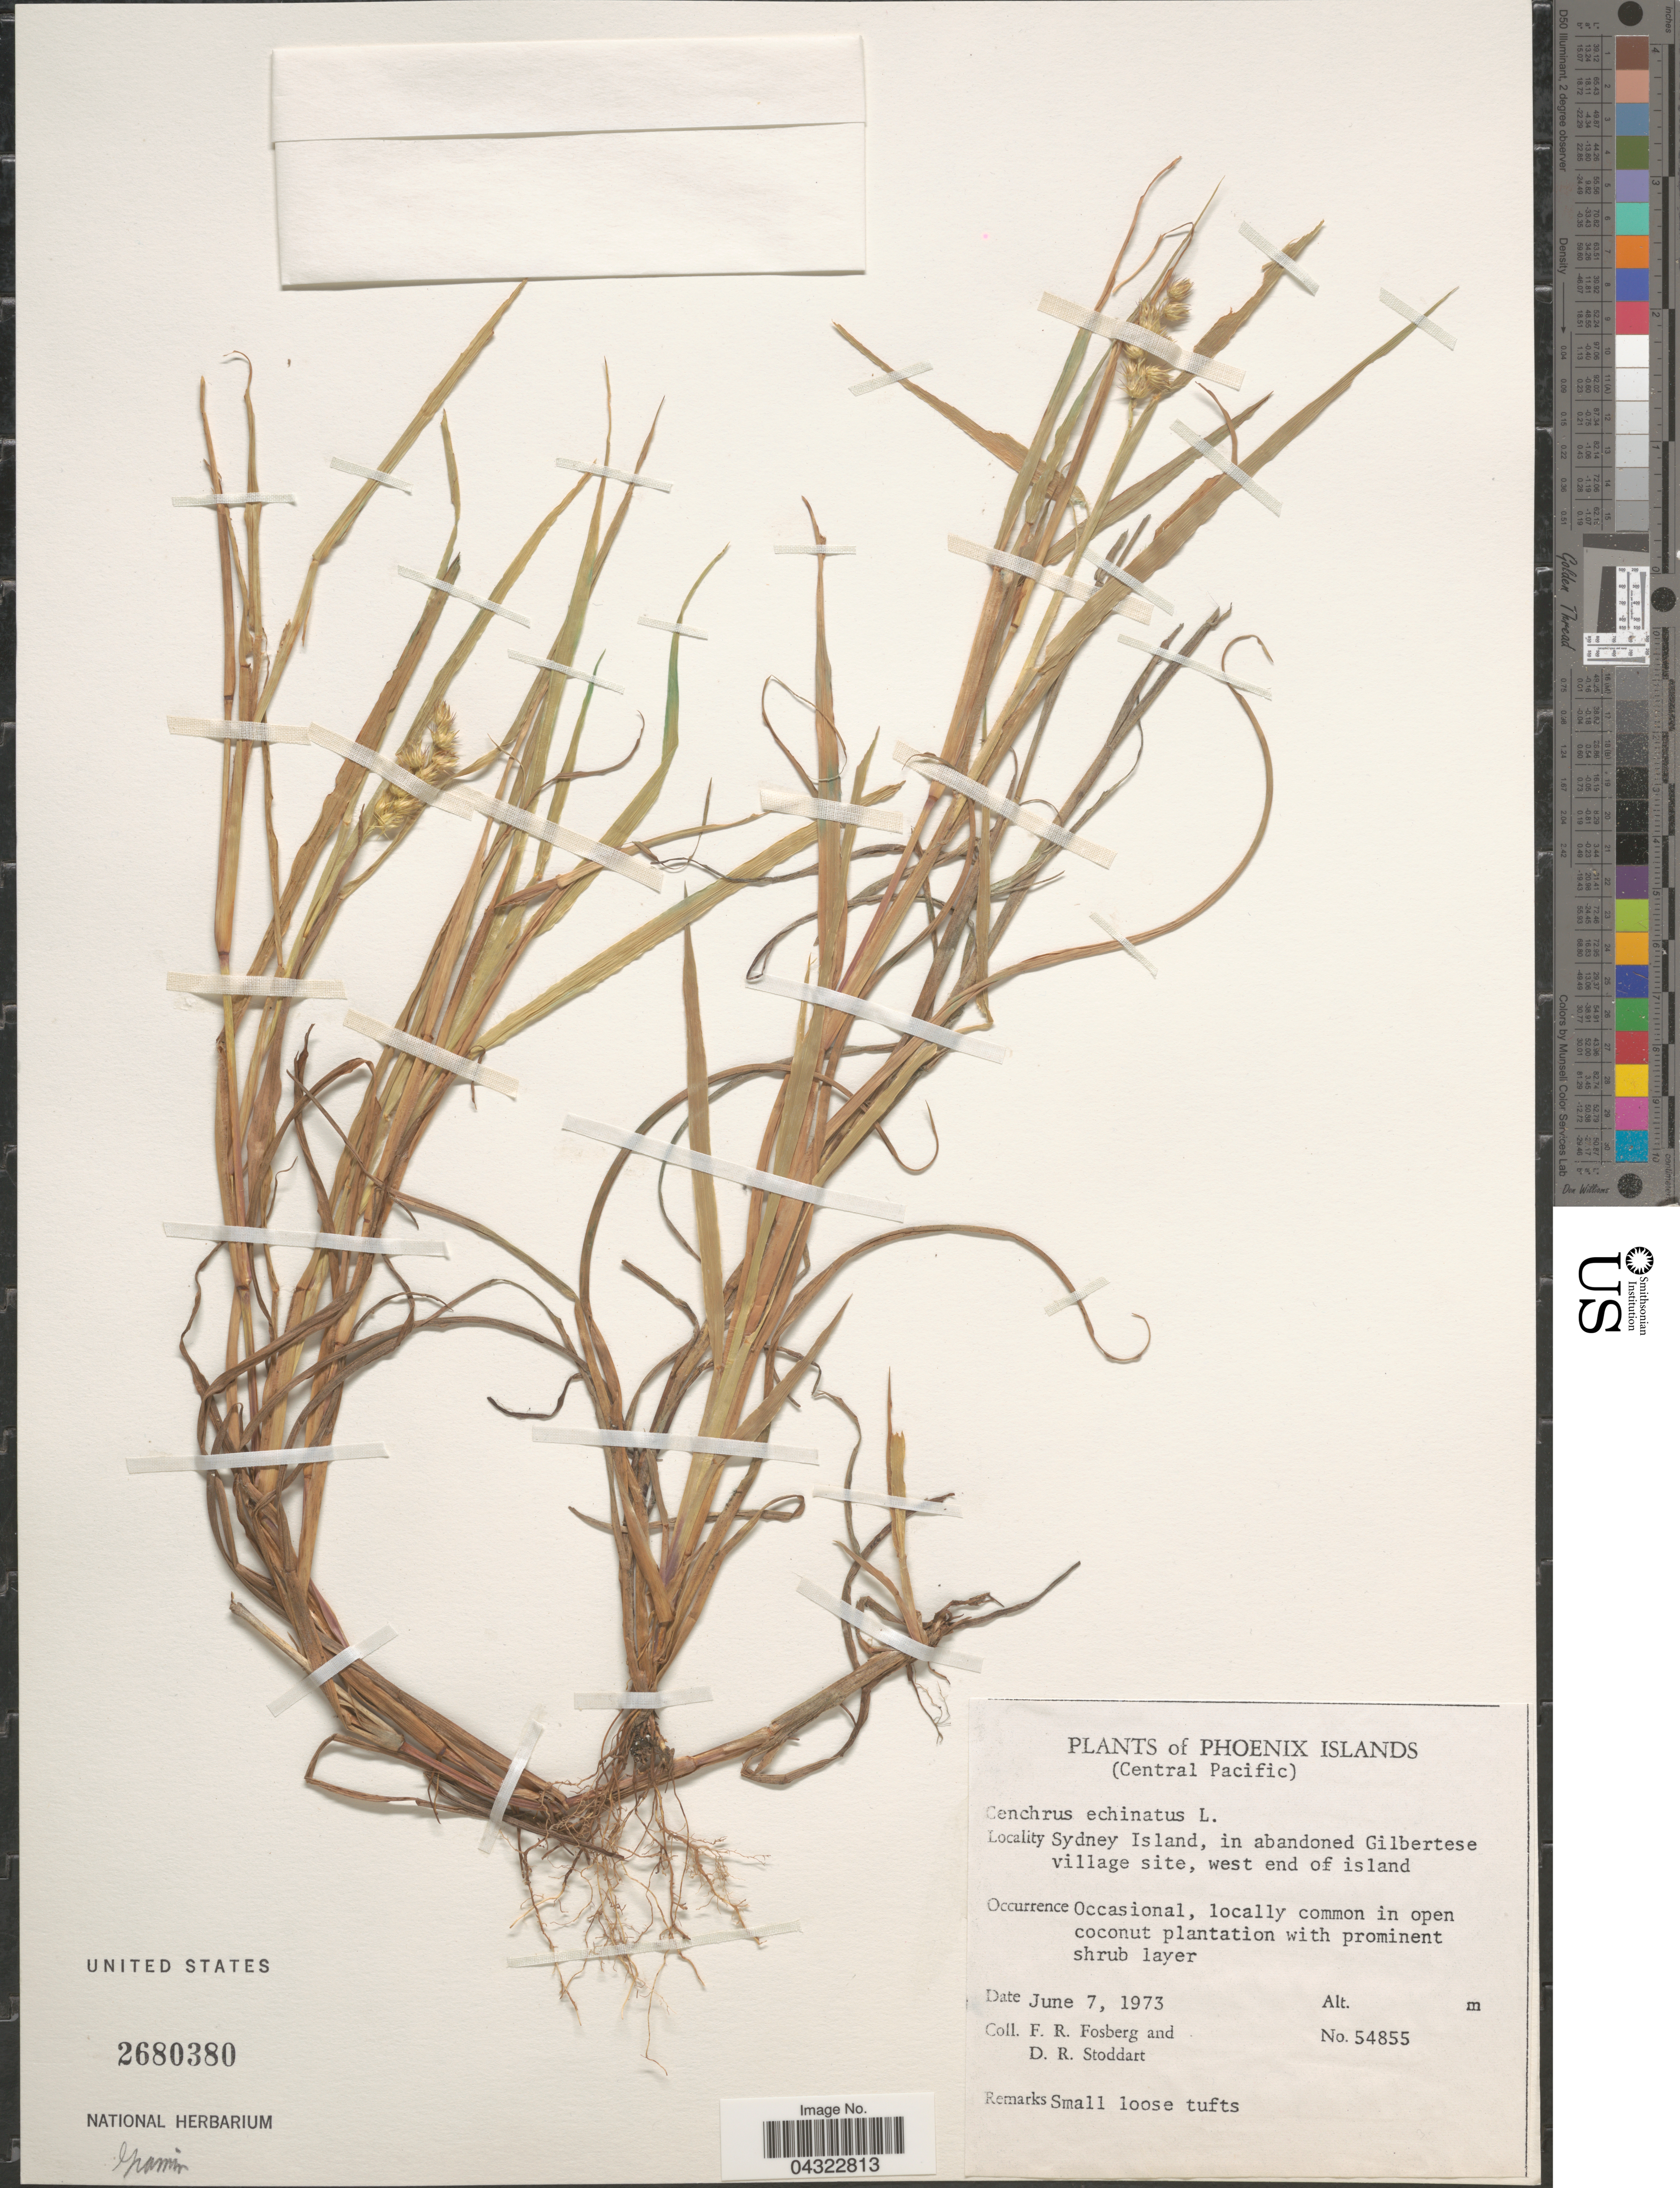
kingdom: Plantae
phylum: Tracheophyta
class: Liliopsida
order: Poales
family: Poaceae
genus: Cenchrus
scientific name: Cenchrus echinatus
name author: L.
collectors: F. R. Fosberg & D. R. Stoddart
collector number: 54855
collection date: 1973-06-07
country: Kiribati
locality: Phoenix Islands (Central Pacific). Sydney Island, in abandoned Gilbertese village site, west end of island.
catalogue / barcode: US 2680380